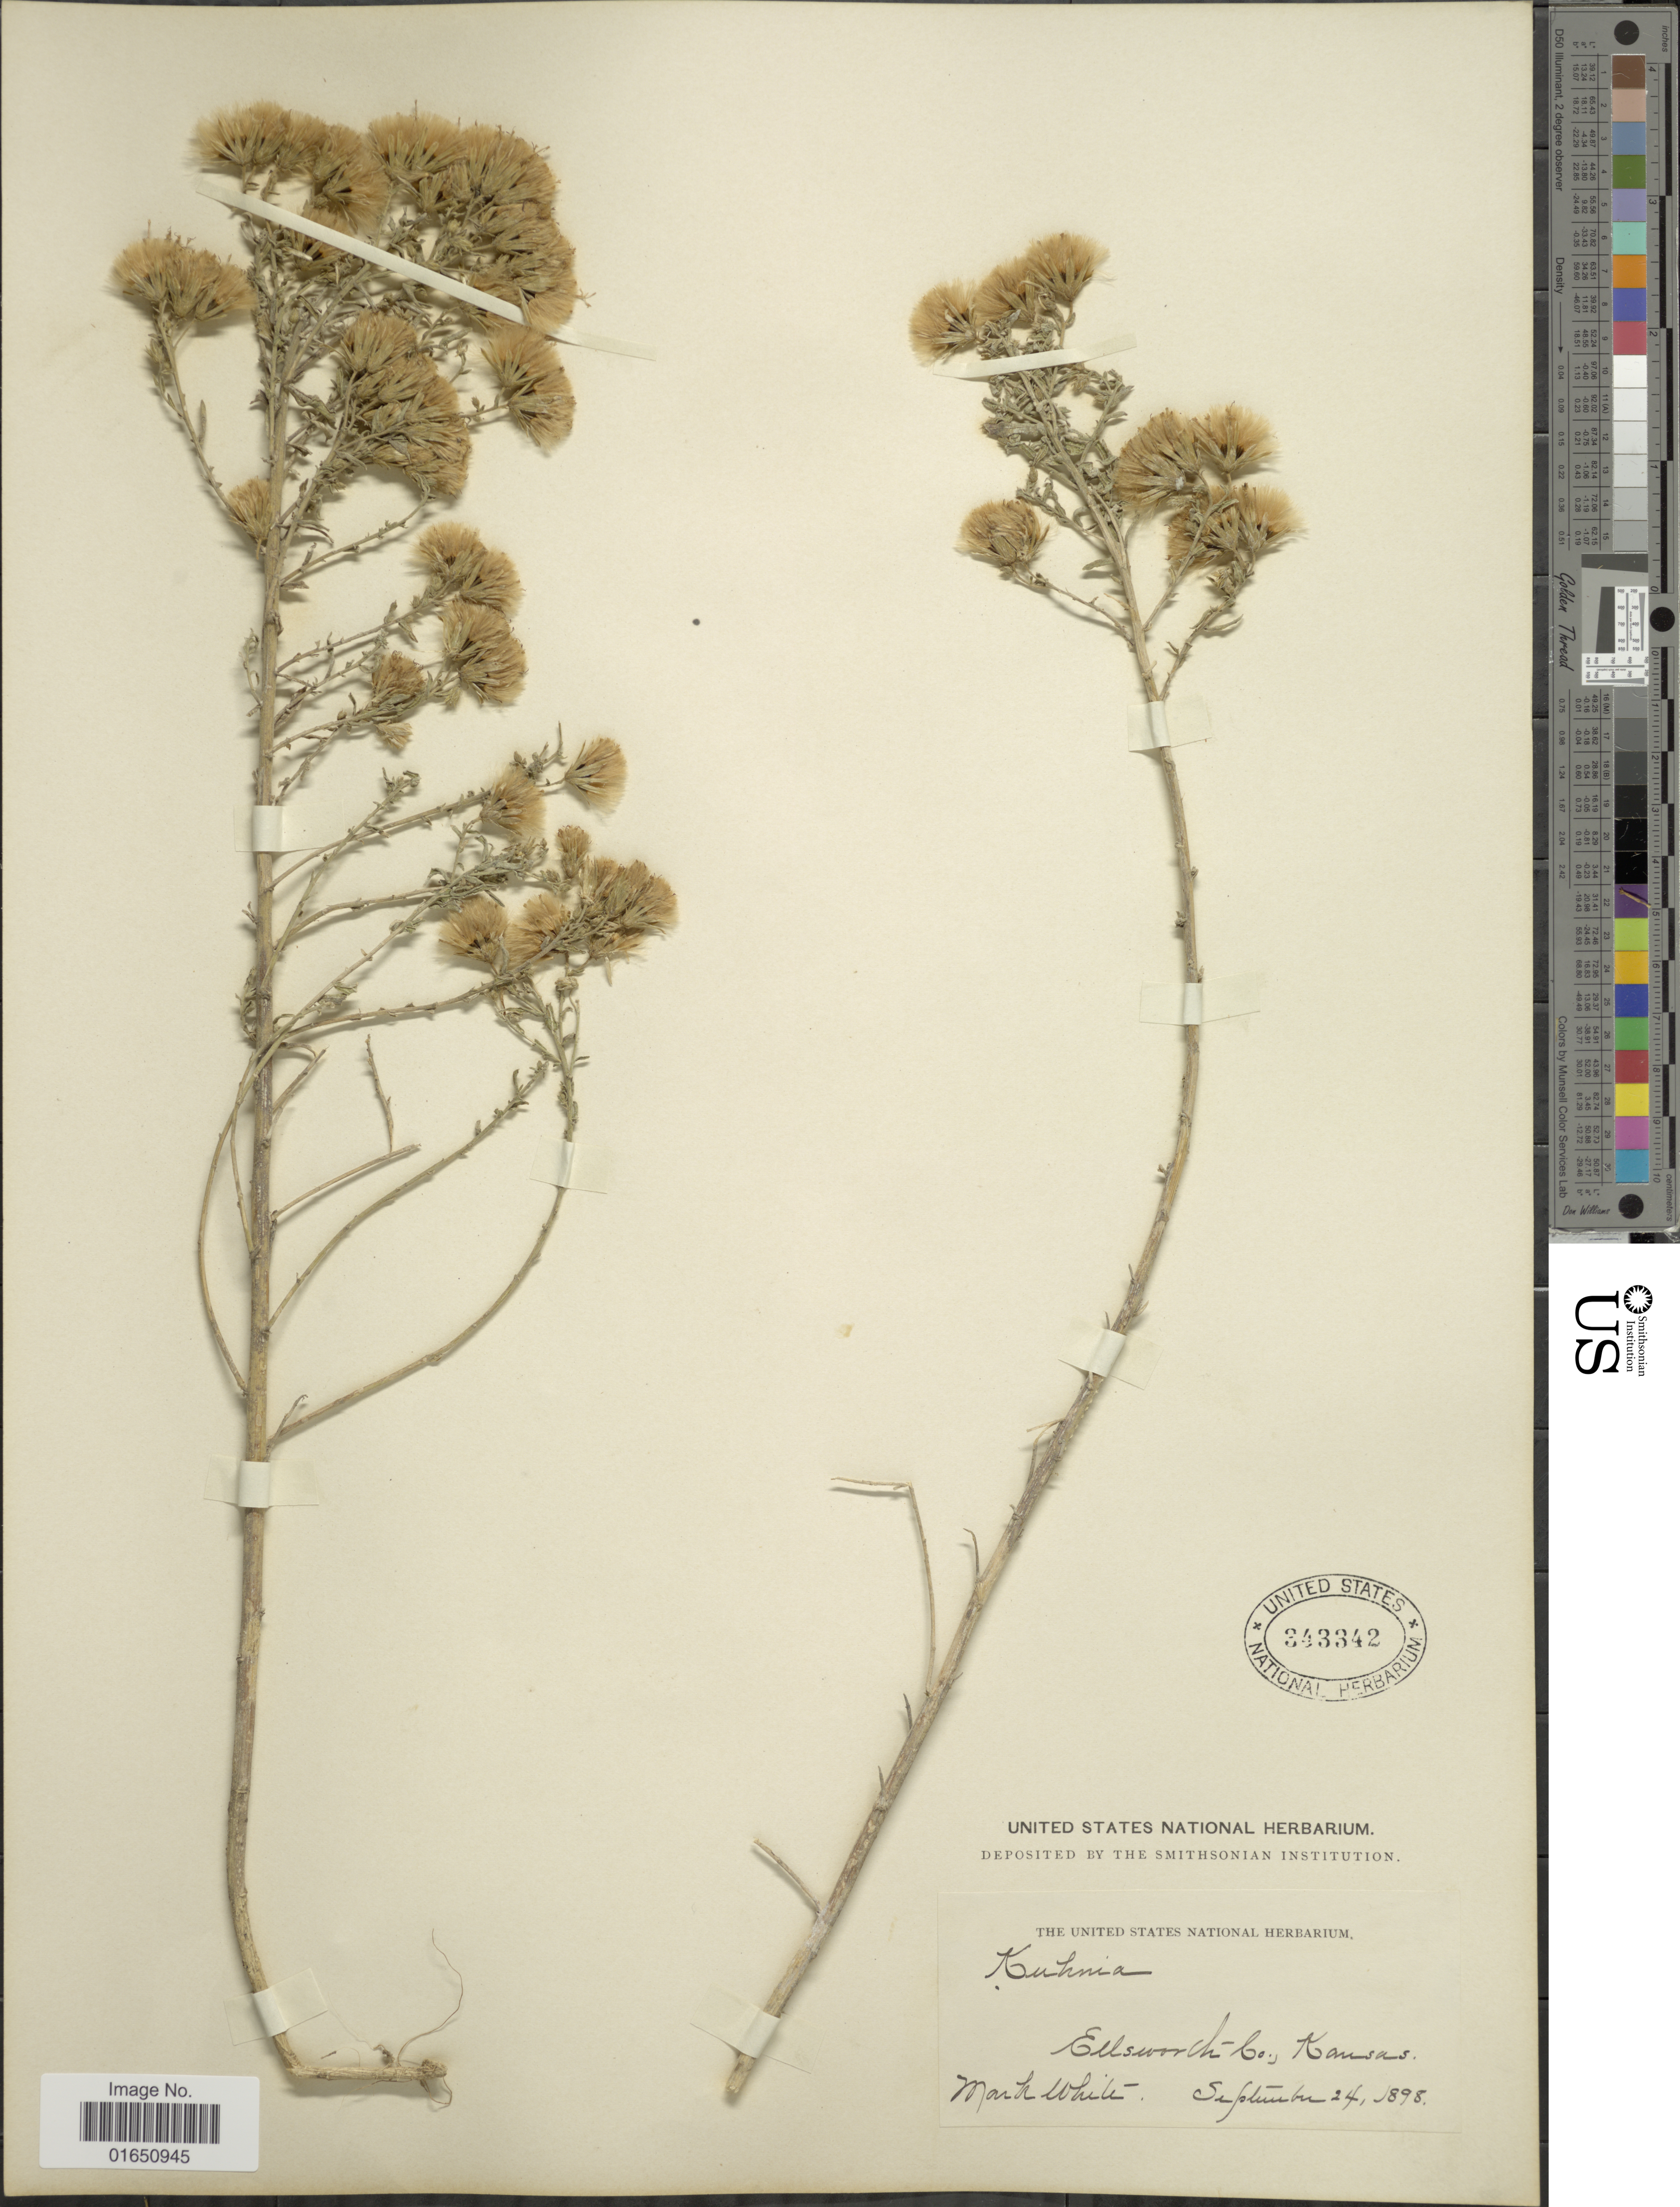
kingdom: Plantae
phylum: Tracheophyta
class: Magnoliopsida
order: Asterales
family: Asteraceae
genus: Brickellia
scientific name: Brickellia eupatorioides var. corymbulosa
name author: (Torr. & A. Gray) Shinners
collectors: M. White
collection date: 1898-09-24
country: United States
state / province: Kansas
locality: Ellsworch Co., Kansas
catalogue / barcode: US 343342